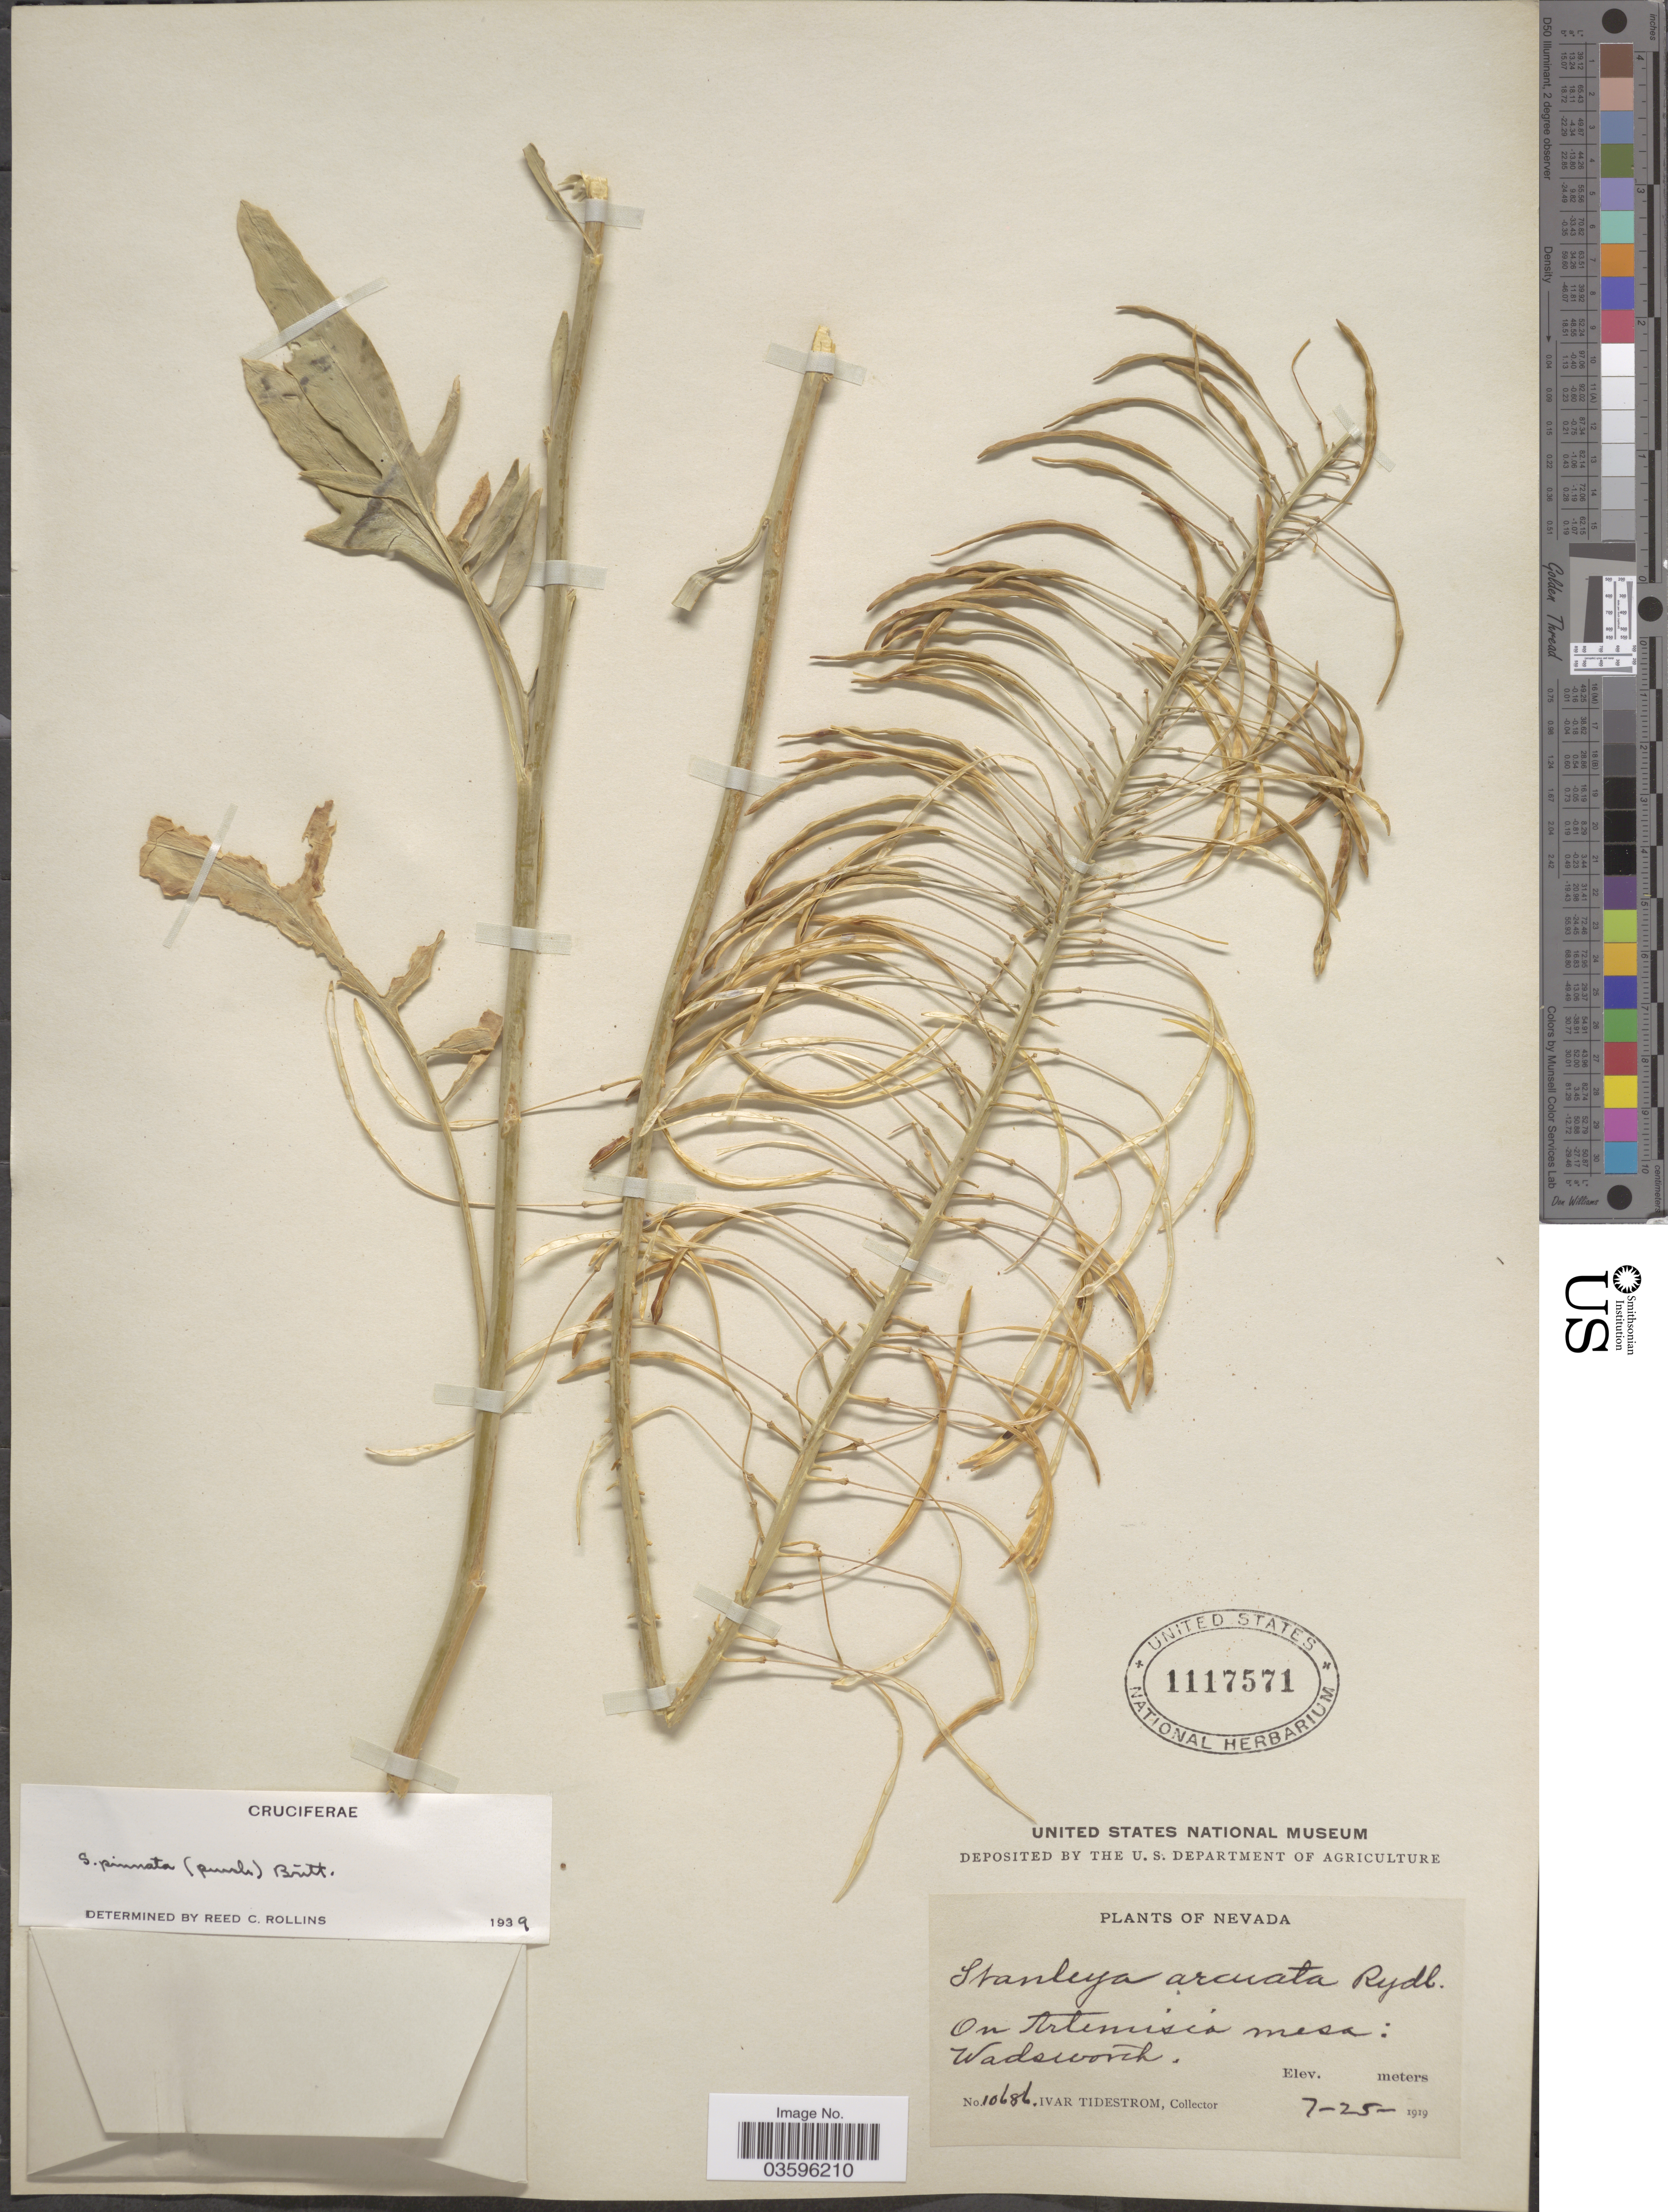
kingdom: Plantae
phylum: Tracheophyta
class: Magnoliopsida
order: Brassicales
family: Brassicaceae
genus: Stanleya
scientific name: Stanleya pinnata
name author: (Pursh) Britton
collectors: I. F. Tidestrom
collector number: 10686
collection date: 1919-07-25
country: United States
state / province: Nevada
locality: On Artemisia mesa: Wadsworth.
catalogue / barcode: US 1117571